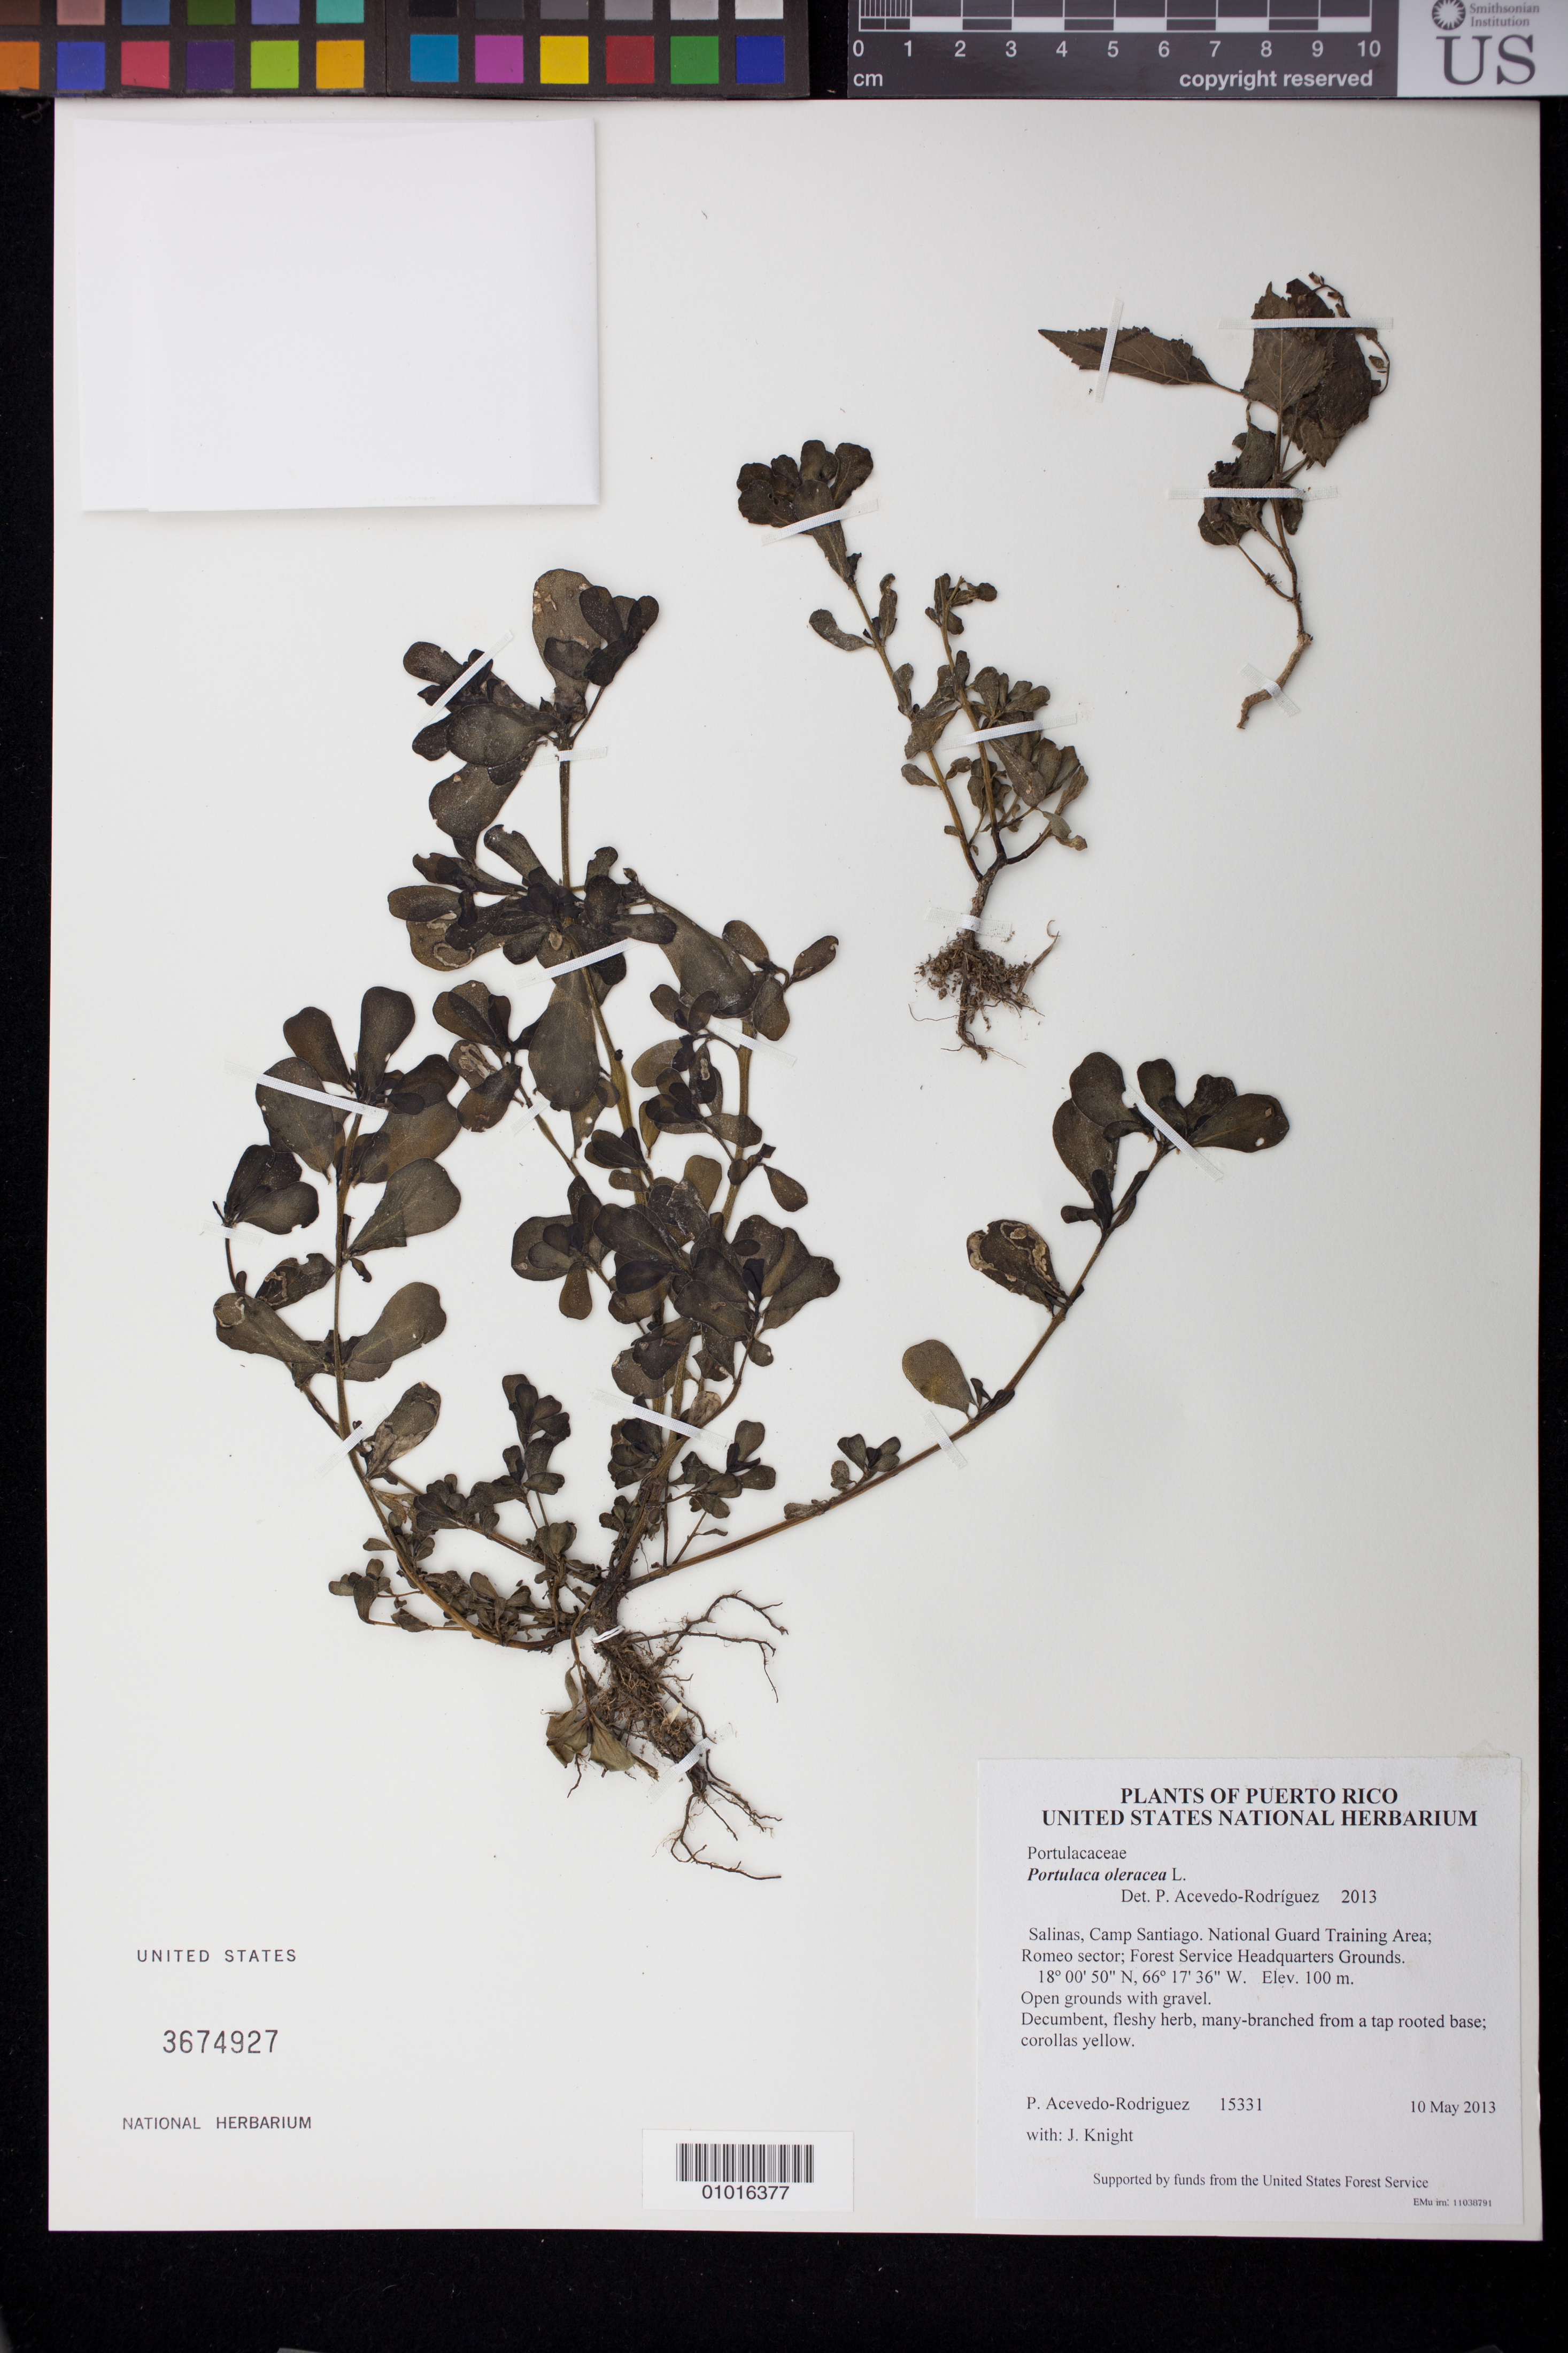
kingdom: Plantae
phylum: Tracheophyta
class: Magnoliopsida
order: Caryophyllales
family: Portulacaceae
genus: Portulaca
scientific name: Portulaca oleracea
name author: L.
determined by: Acevedo-Rodríguez, P., (BOT), Smithsonian Institution - National Museum of Natural History (UNITED STATES)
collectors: P. Acevedo-Rodr. & J. Knight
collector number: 15331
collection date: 2013-05-10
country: Puerto Rico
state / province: Salinas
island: Puerto Rico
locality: Camp Santiago. National Guard Training Area; Romeo sector; Forest Service Headquarters Grounds.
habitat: Open grounds with gravel.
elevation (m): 100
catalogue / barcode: US 3674927